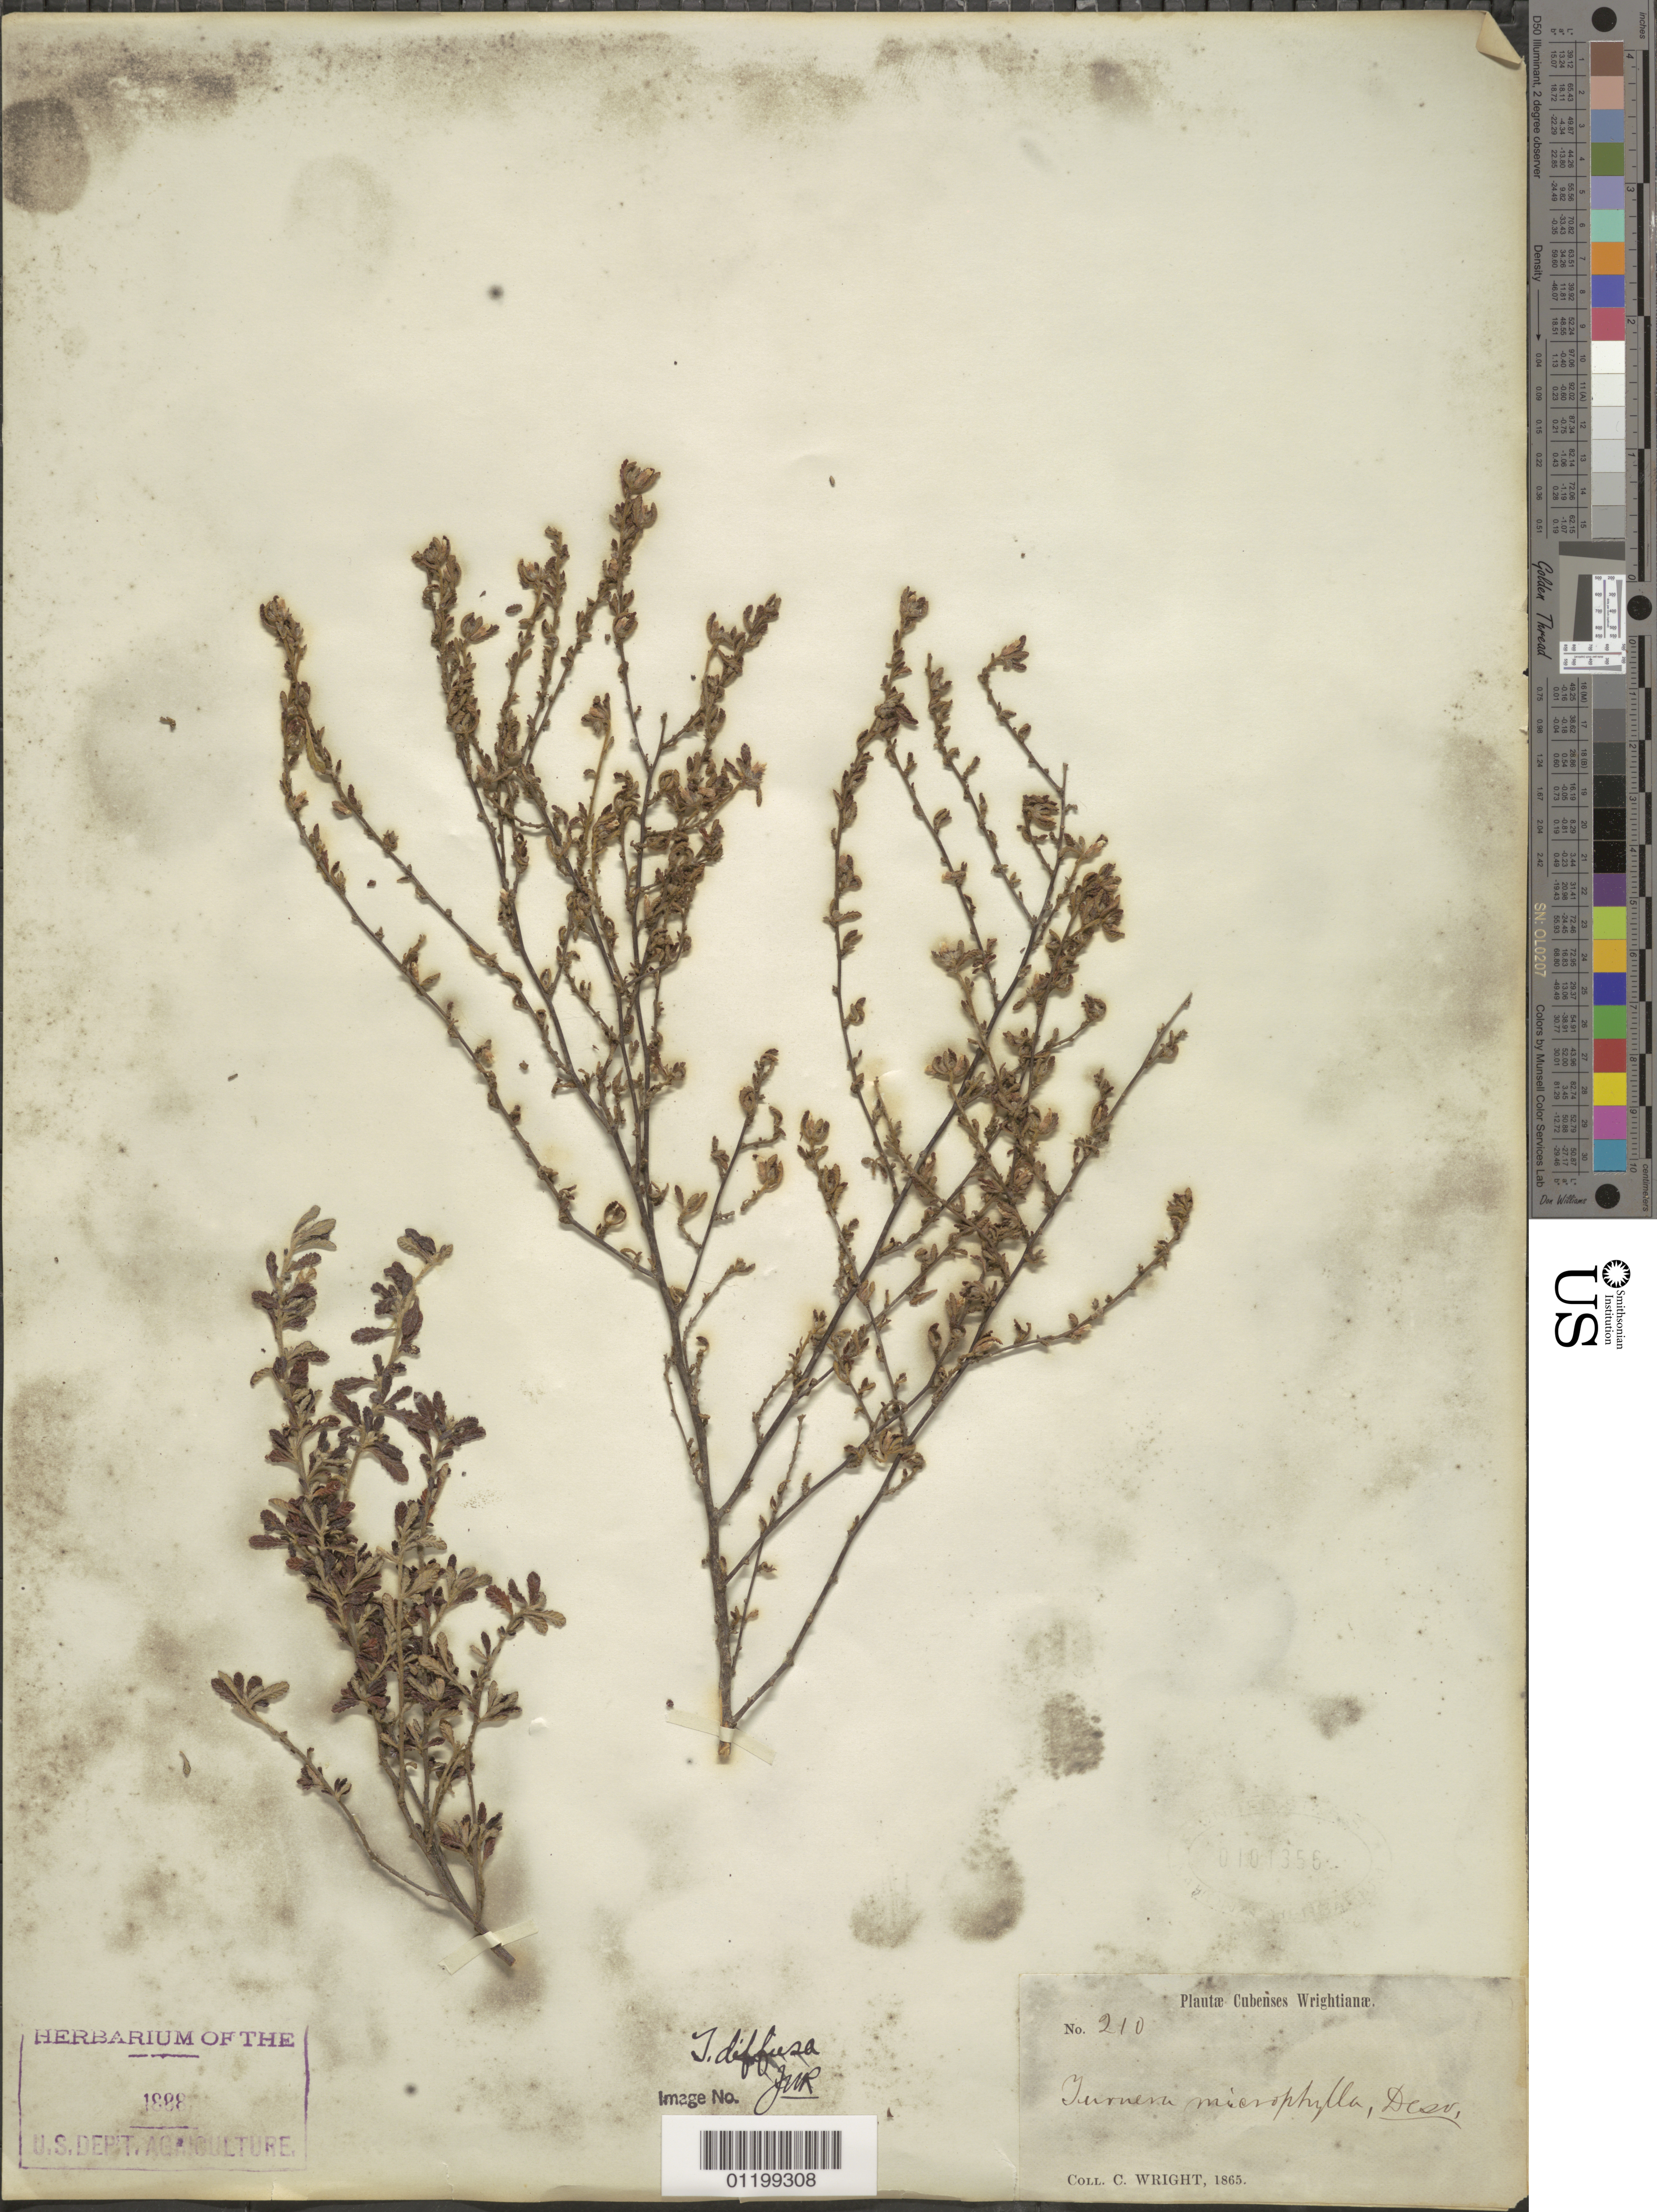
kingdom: Plantae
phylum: Tracheophyta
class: Magnoliopsida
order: Malpighiales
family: Turneraceae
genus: Turnera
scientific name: Turnera diffusa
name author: Willd. ex Schult.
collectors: C. Wright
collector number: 210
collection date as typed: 1865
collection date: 1865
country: Cuba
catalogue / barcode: US 101356